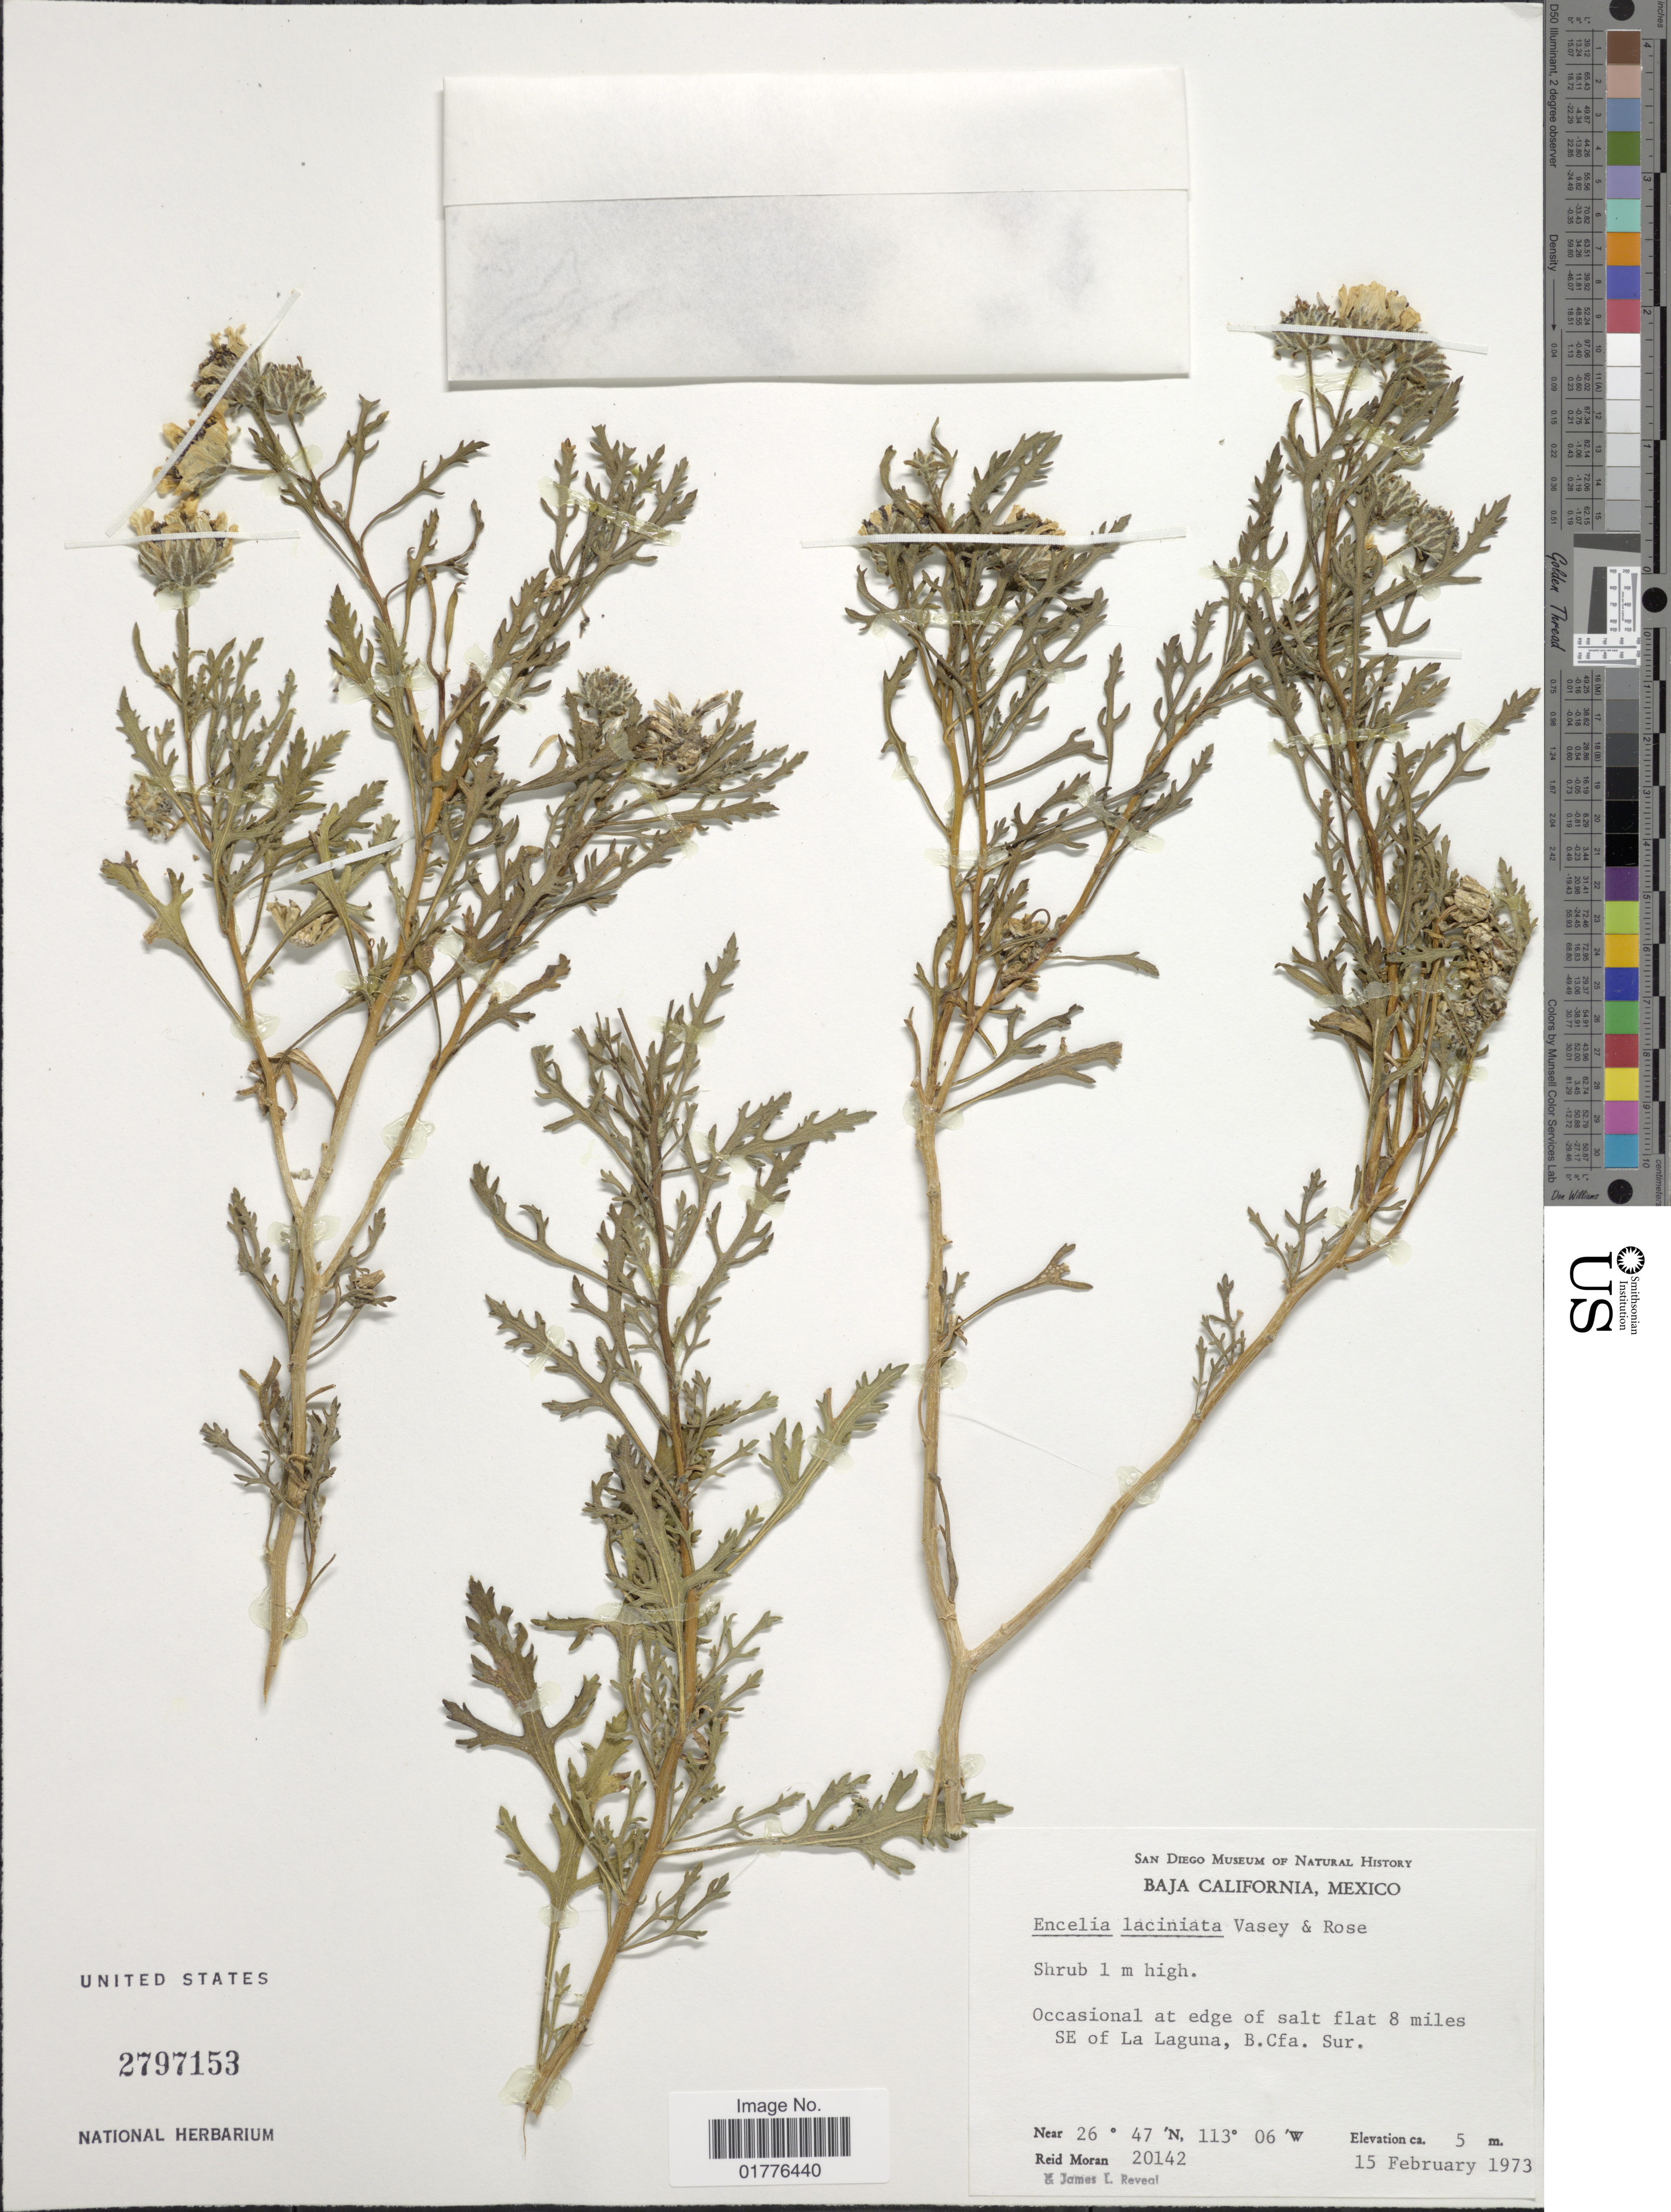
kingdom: Plantae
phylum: Tracheophyta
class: Magnoliopsida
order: Asterales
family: Asteraceae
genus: Encelia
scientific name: Encelia laciniata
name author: Vasey & Rose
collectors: R. V. Moran & J. L. Reveal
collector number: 20142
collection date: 1973-02-15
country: Mexico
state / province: Baja California Sur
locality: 8 miles SE of La Laguna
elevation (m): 5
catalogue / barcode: US 2797153